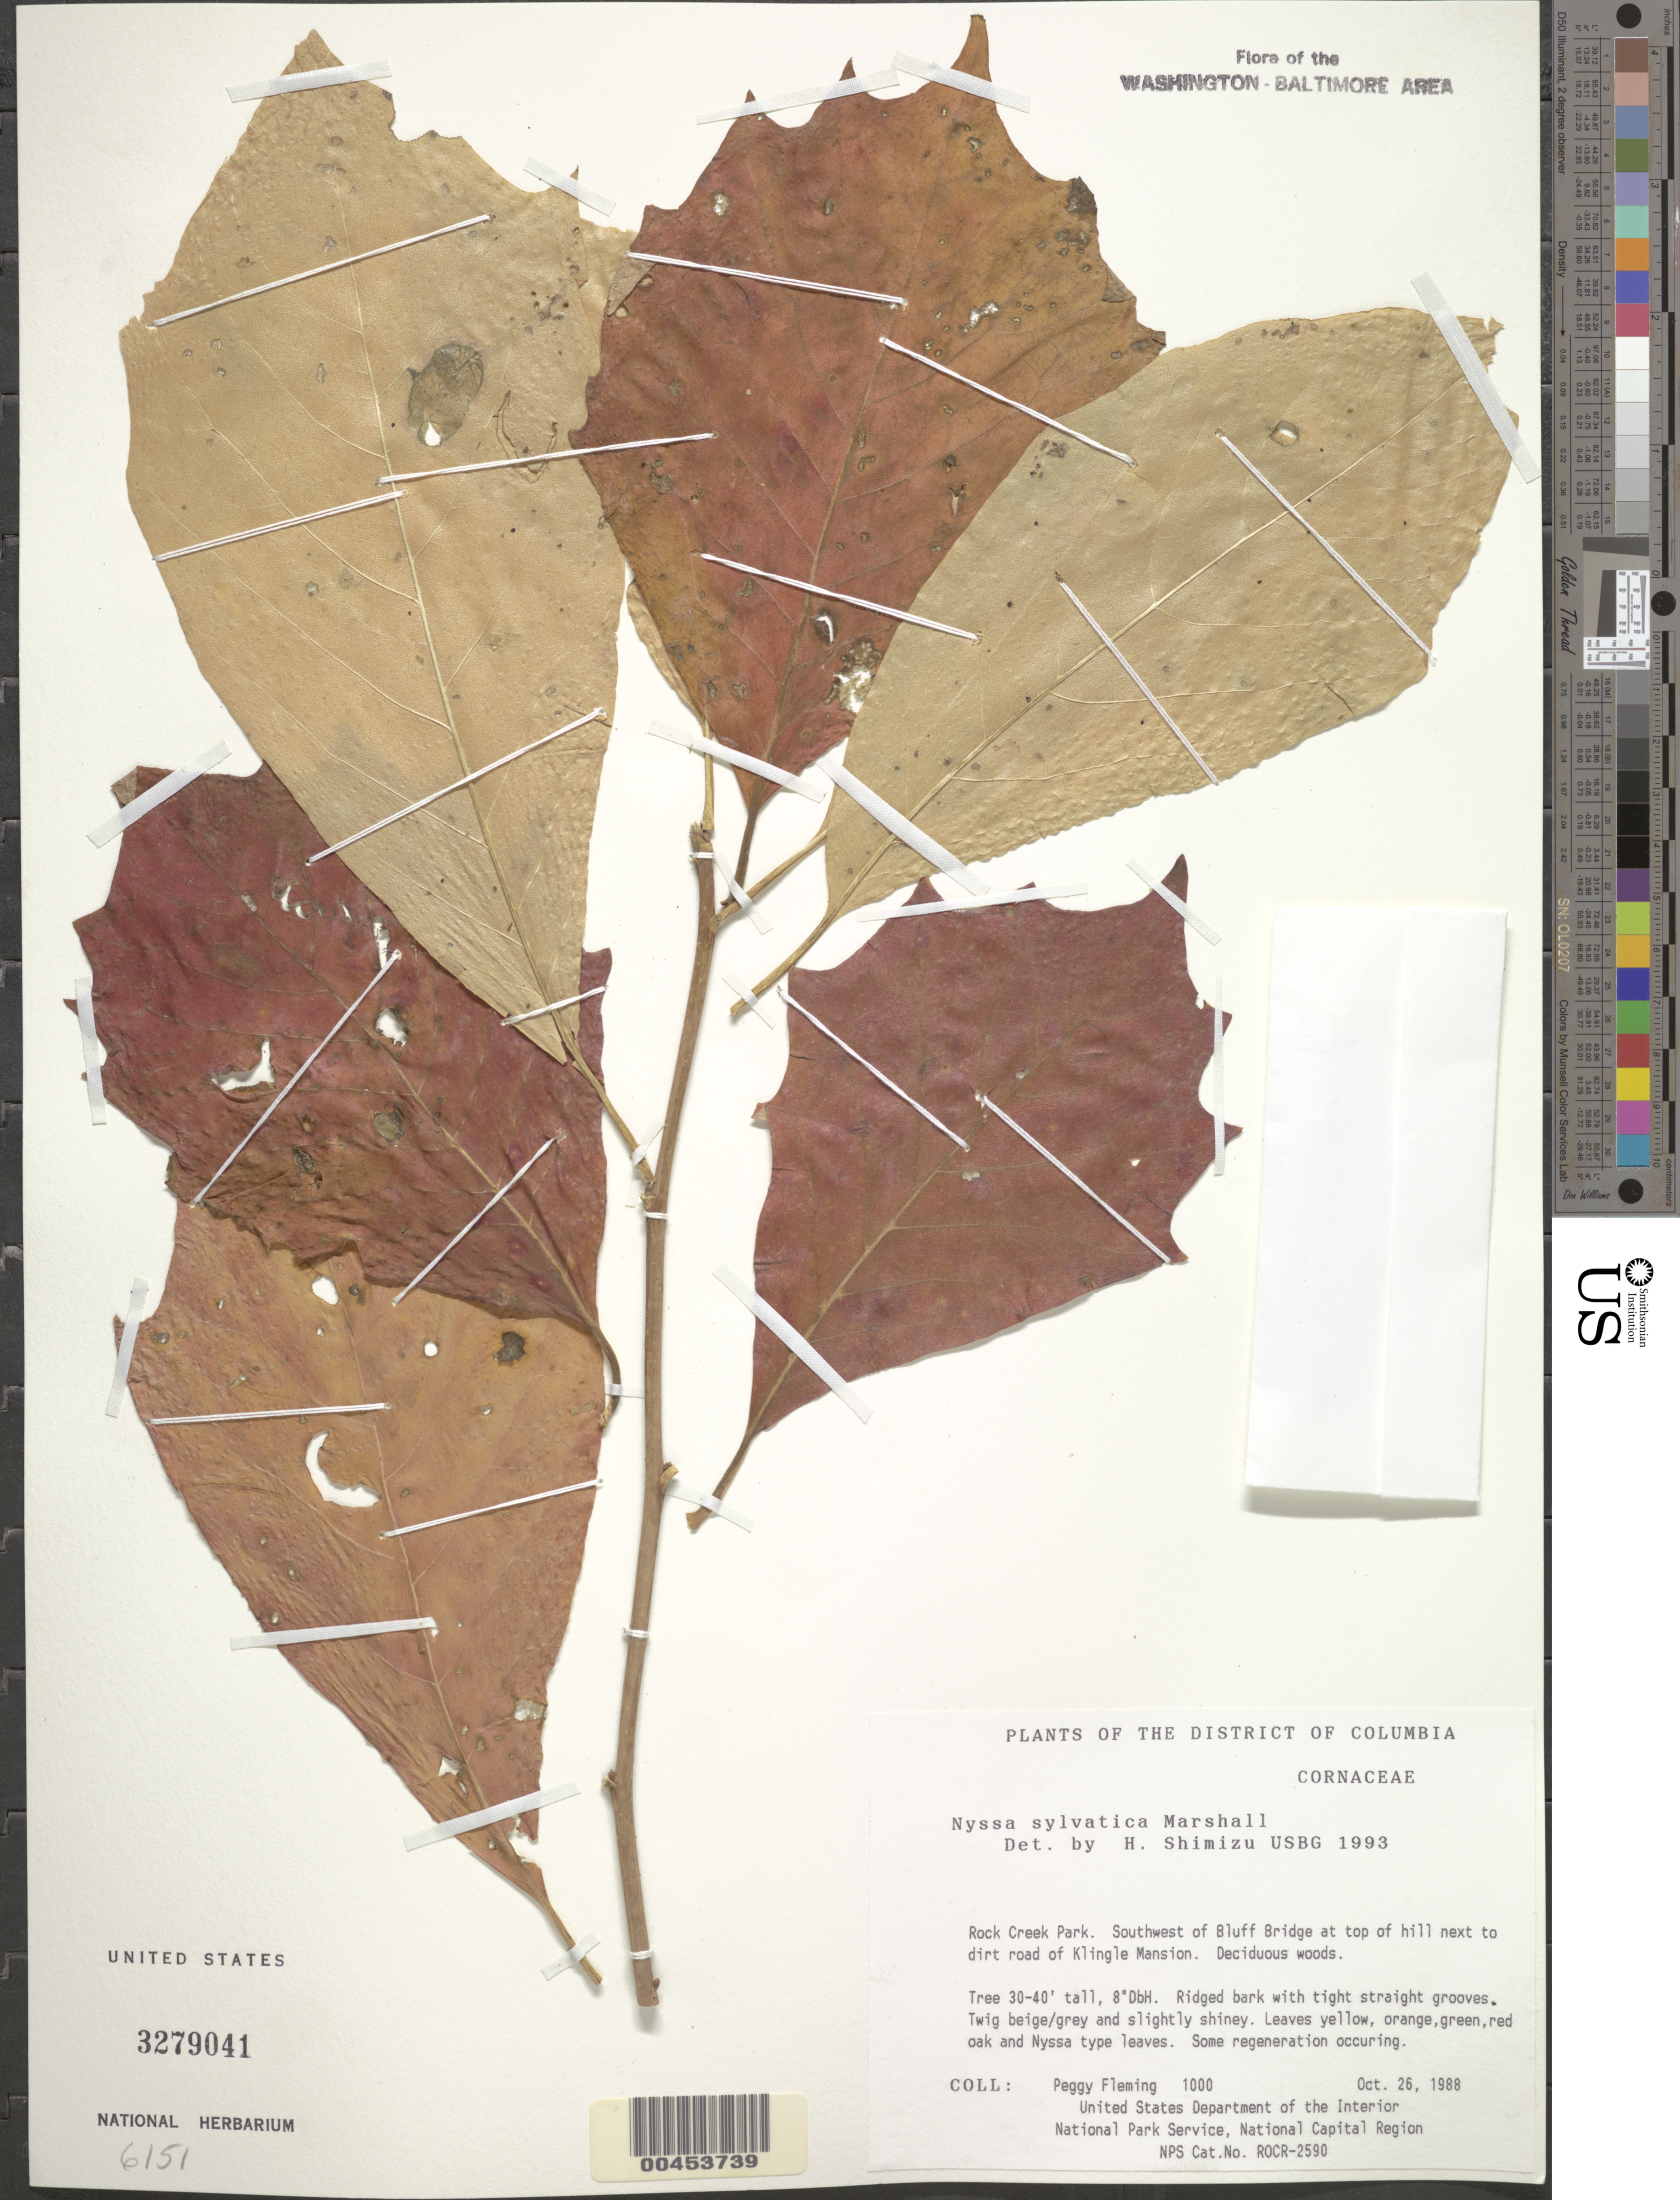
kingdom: Plantae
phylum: Tracheophyta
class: Magnoliopsida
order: Cornales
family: Nyssaceae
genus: Nyssa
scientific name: Nyssa sylvatica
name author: Marshall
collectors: P. Fleming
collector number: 1000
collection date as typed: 26 Oct 1988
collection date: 1988-10-26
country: United States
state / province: District of Columbia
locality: Rock Creek Park, SW of bluff ridge at top of hill next to dirt road of Klingle Mansion Rock Creek Park & vicinity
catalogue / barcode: US 3279041